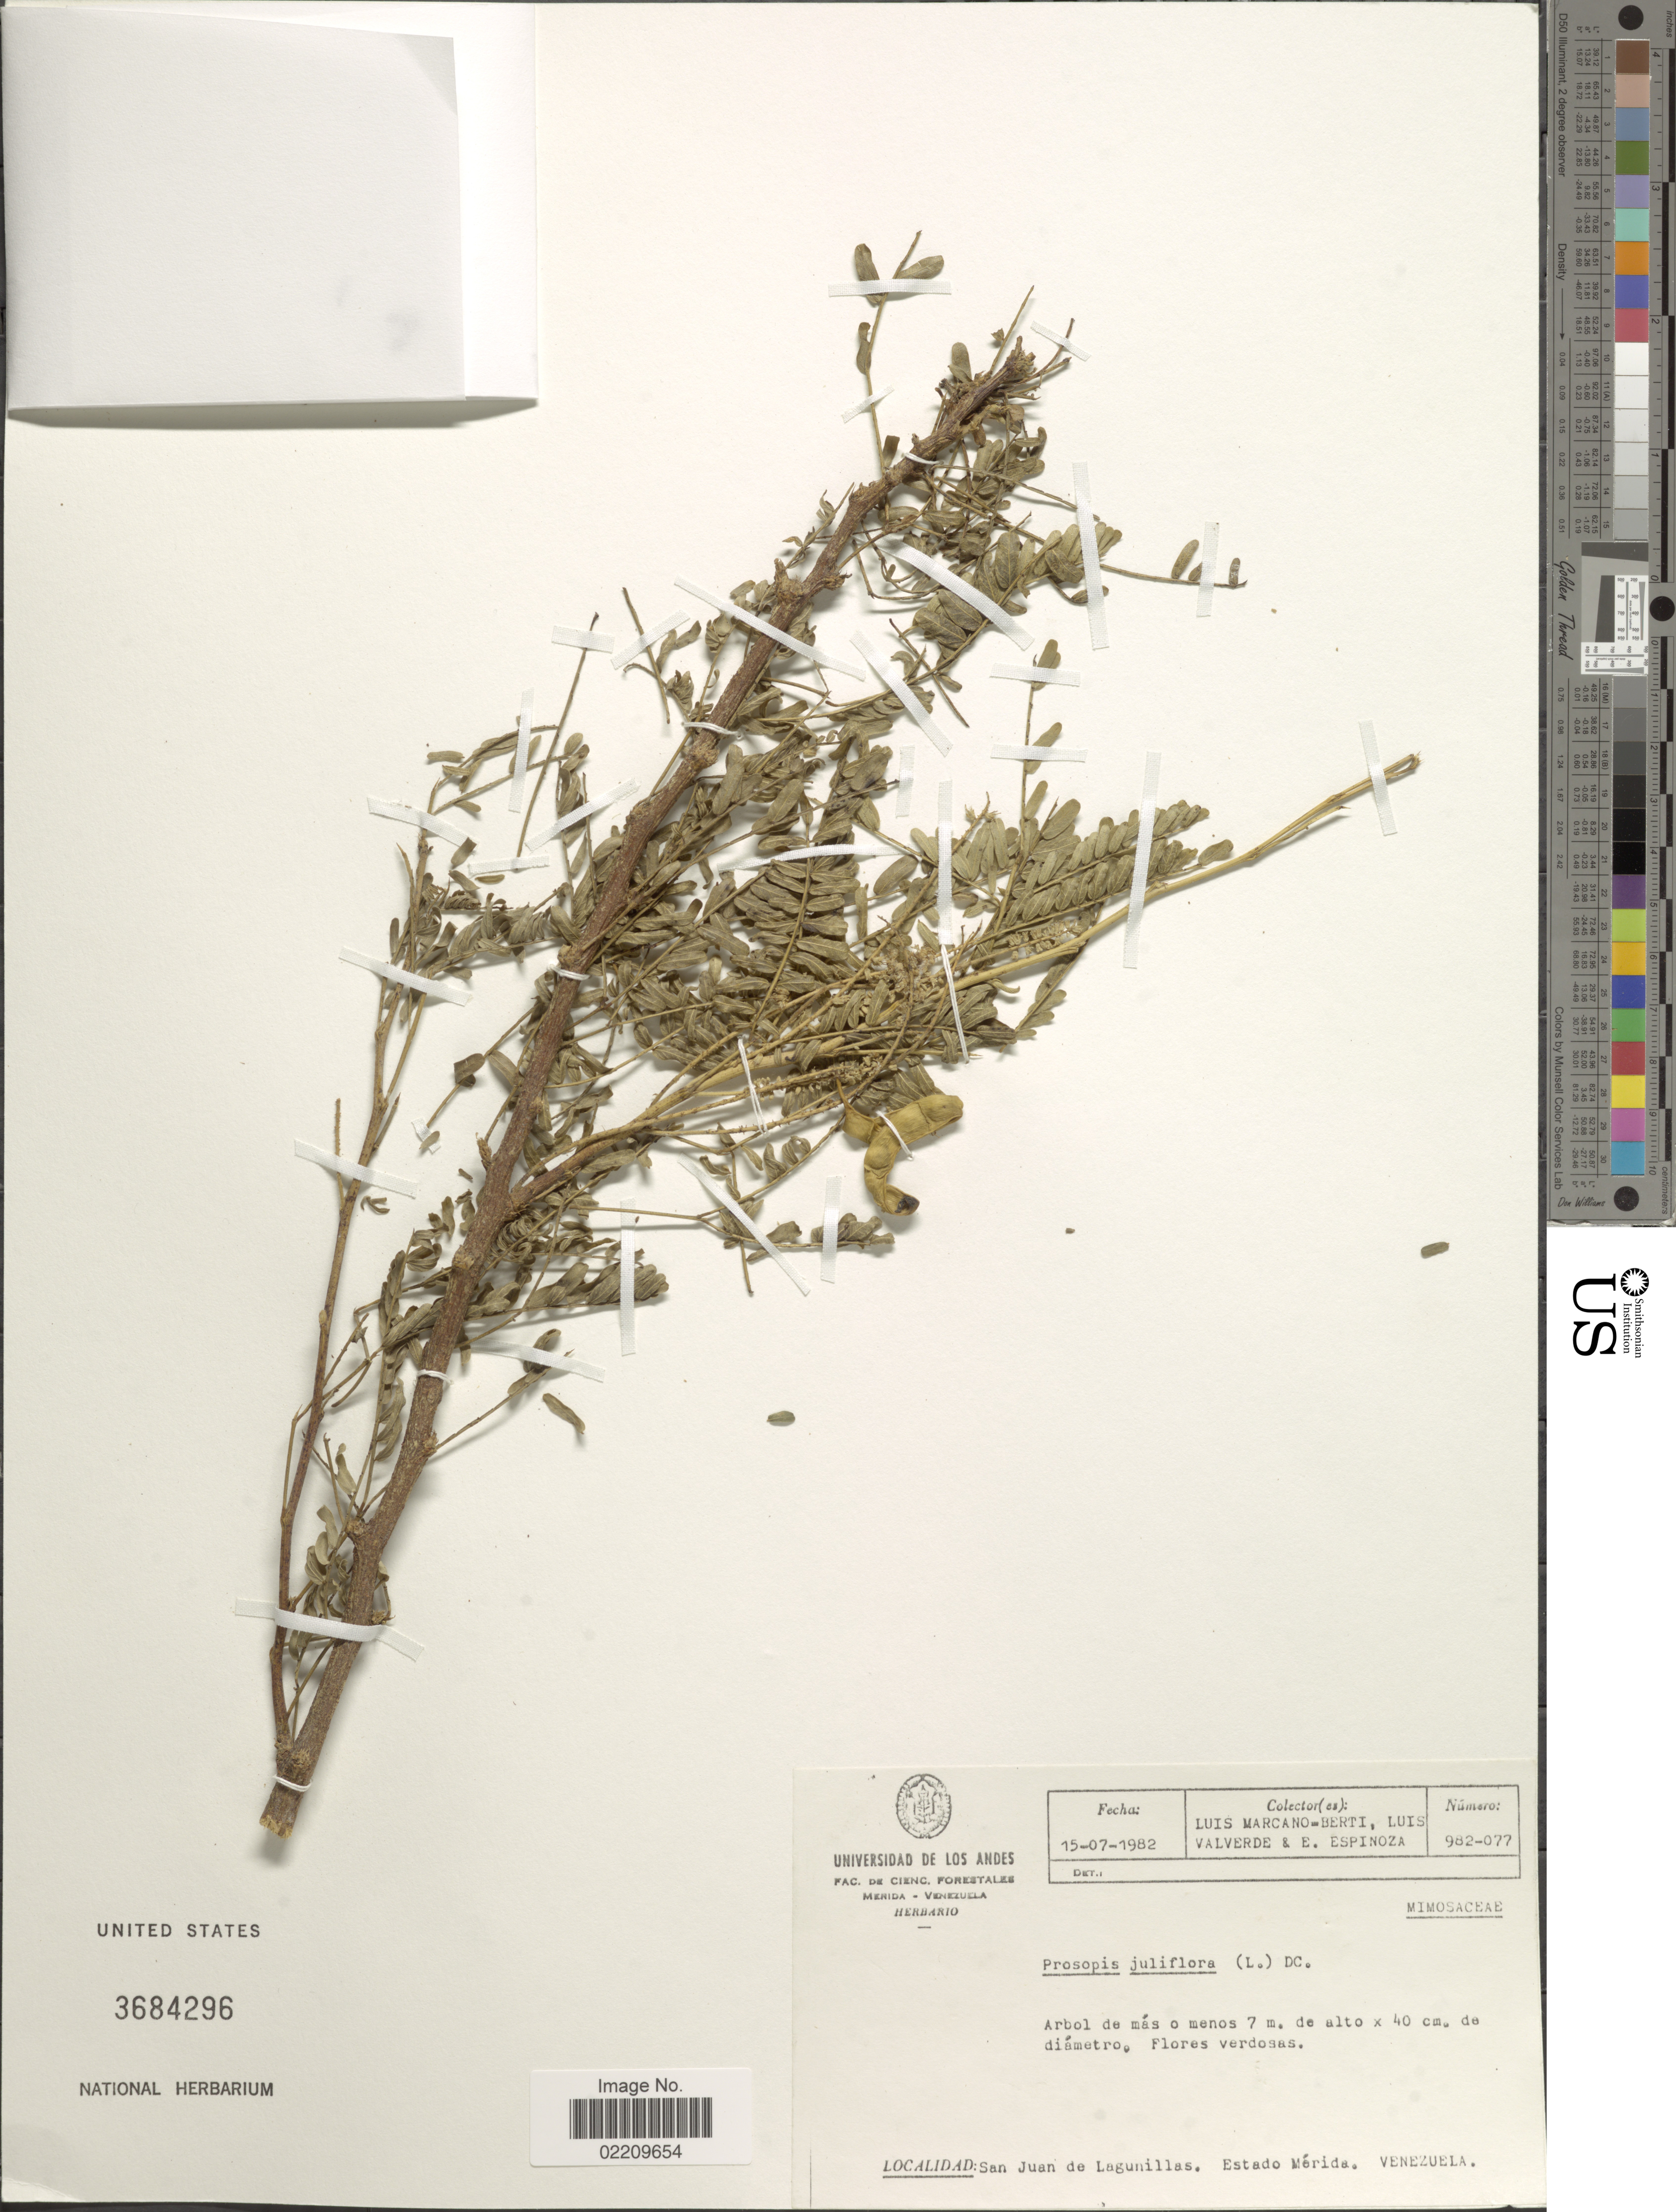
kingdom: Plantae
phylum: Tracheophyta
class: Magnoliopsida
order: Fabales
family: Fabaceae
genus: Neltuma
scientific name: Neltuma juliflora var. juliflora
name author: (Sw.) Raf.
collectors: L. Marcano-Berti, L. Valverde & E. Espinoza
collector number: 982-077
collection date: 1982-07-15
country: Venezuela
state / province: Mérida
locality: San Juan de Lagunillas.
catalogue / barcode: US 3684296